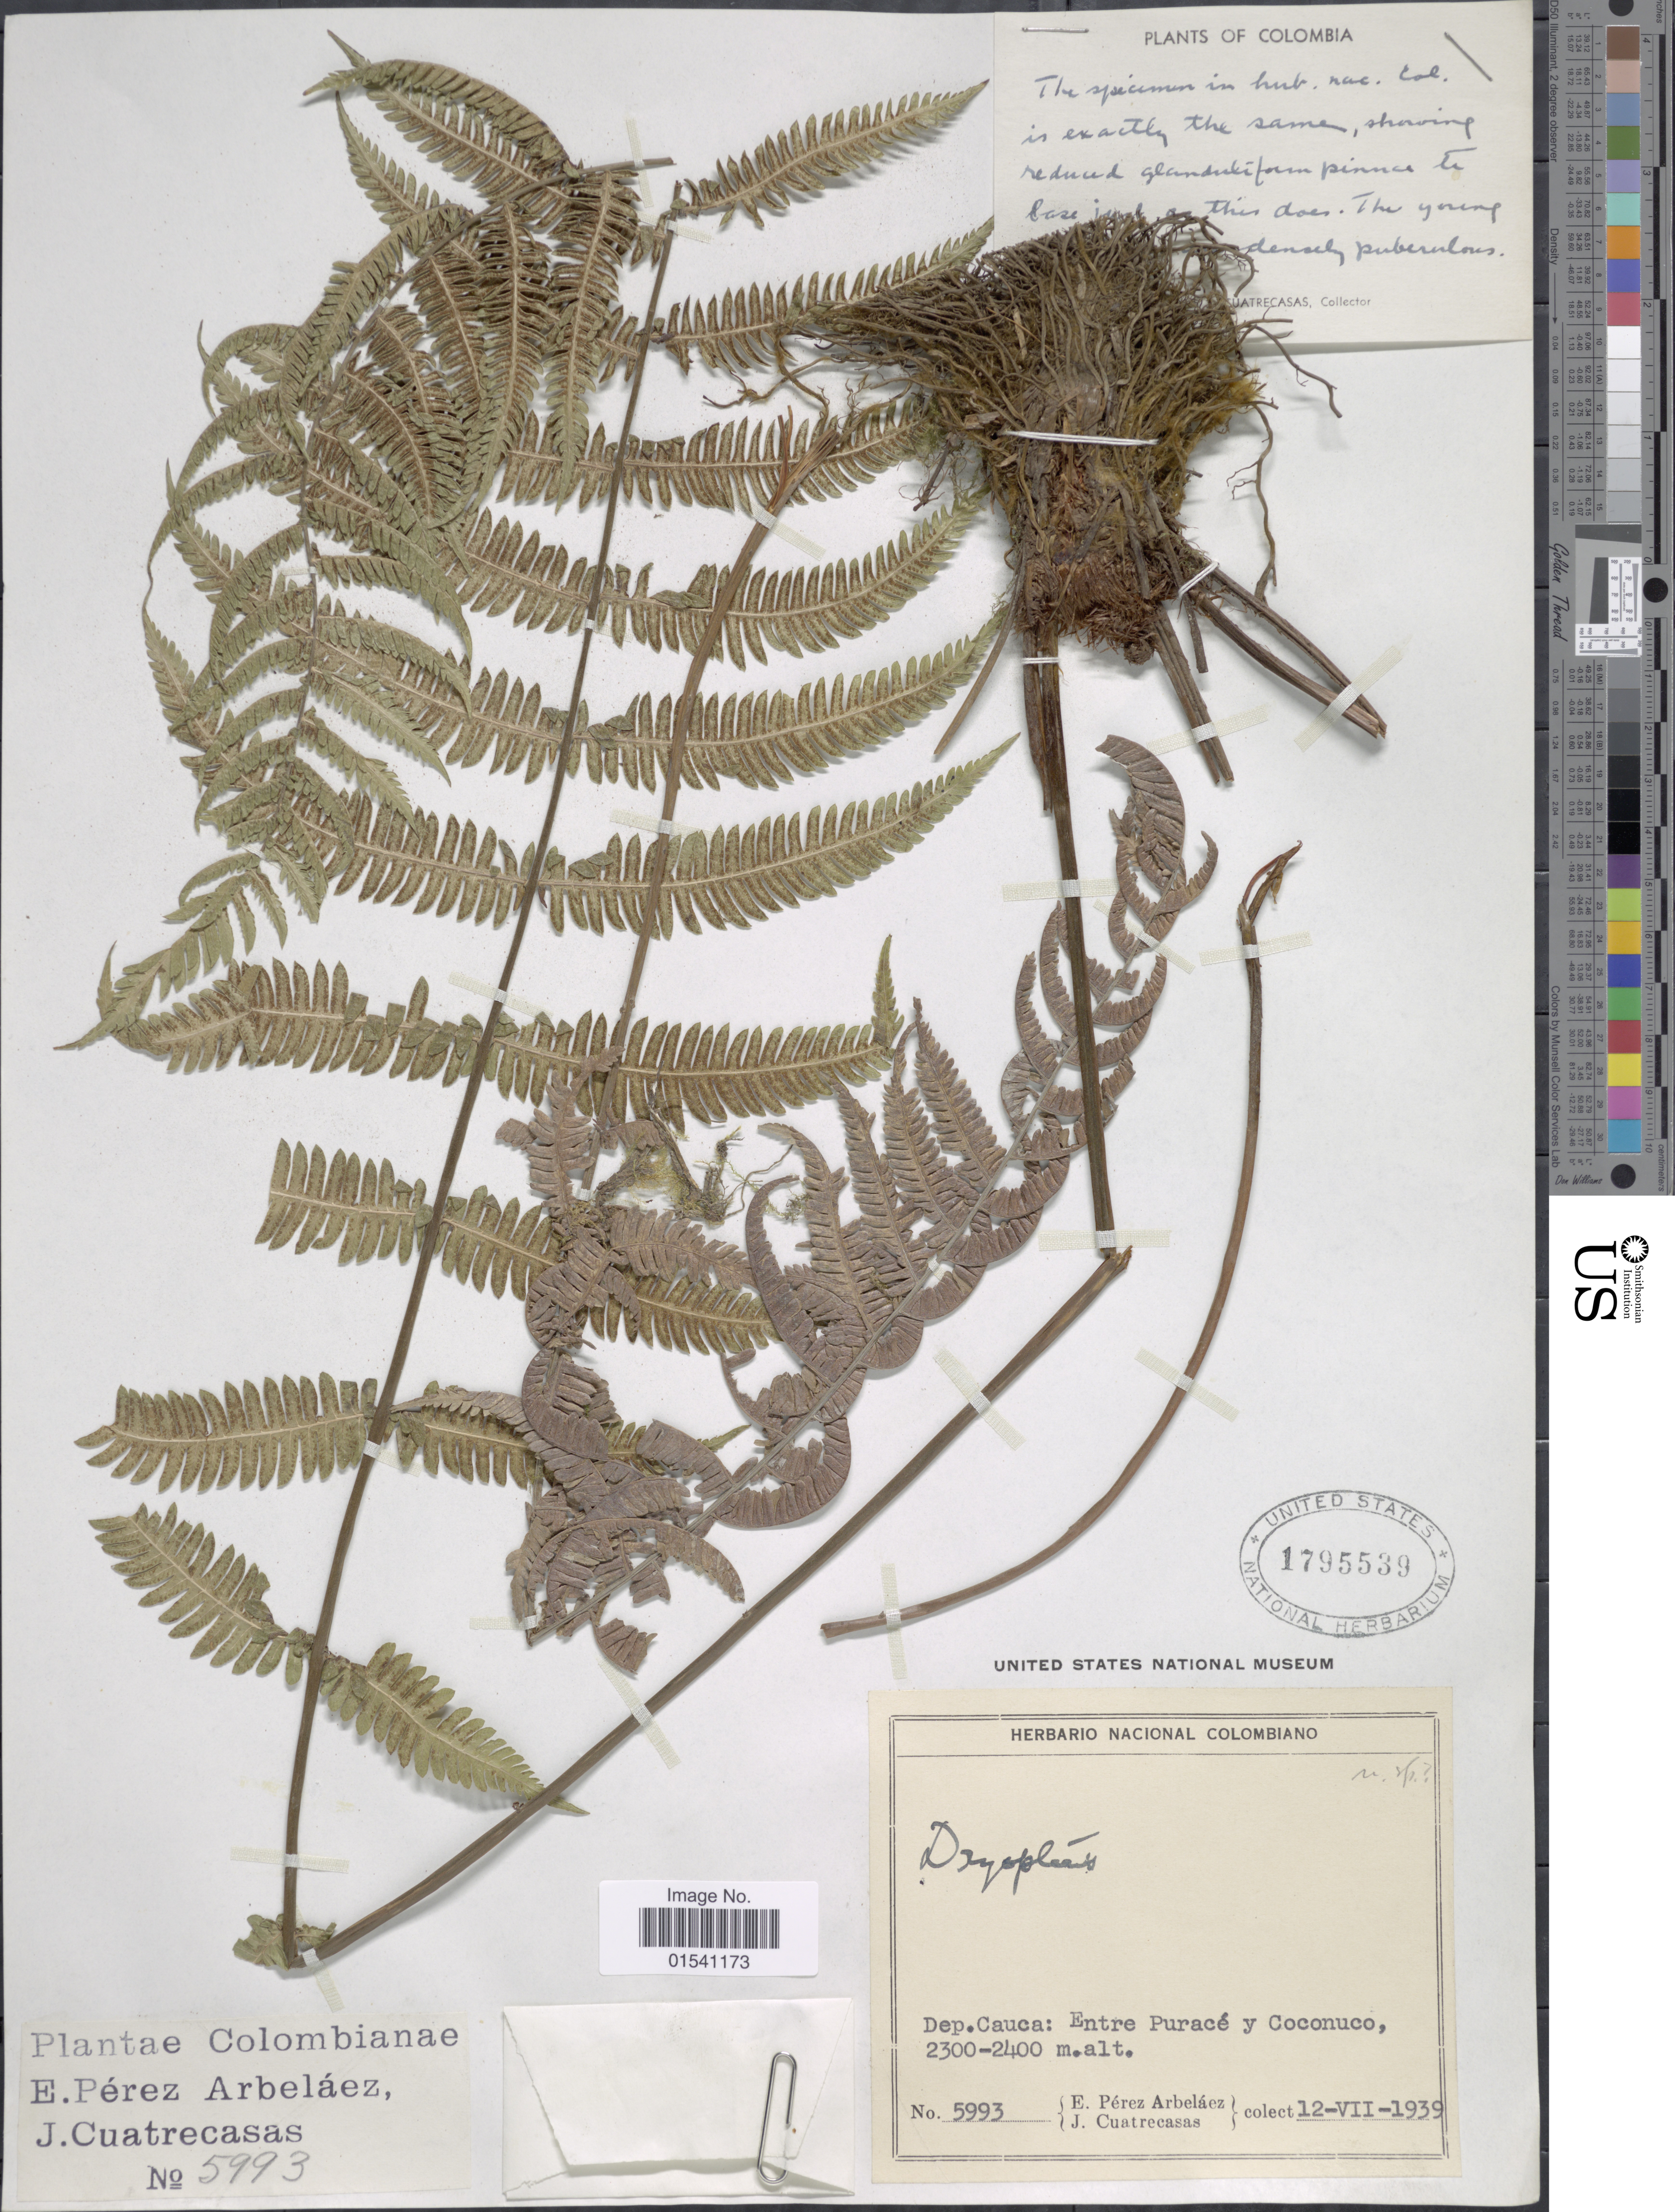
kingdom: Plantae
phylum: Tracheophyta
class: Polypodiopsida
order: Polypodiales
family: Thelypteridaceae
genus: Amauropelta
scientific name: Amauropelta sp.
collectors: E. Pérez Arbeláez & J. Cuatrecasas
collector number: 5993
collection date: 1939-07-12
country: Colombia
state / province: Cauca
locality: Dep. Cauca: Entre Puracé y Coconuco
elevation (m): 2300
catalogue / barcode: US 1795539